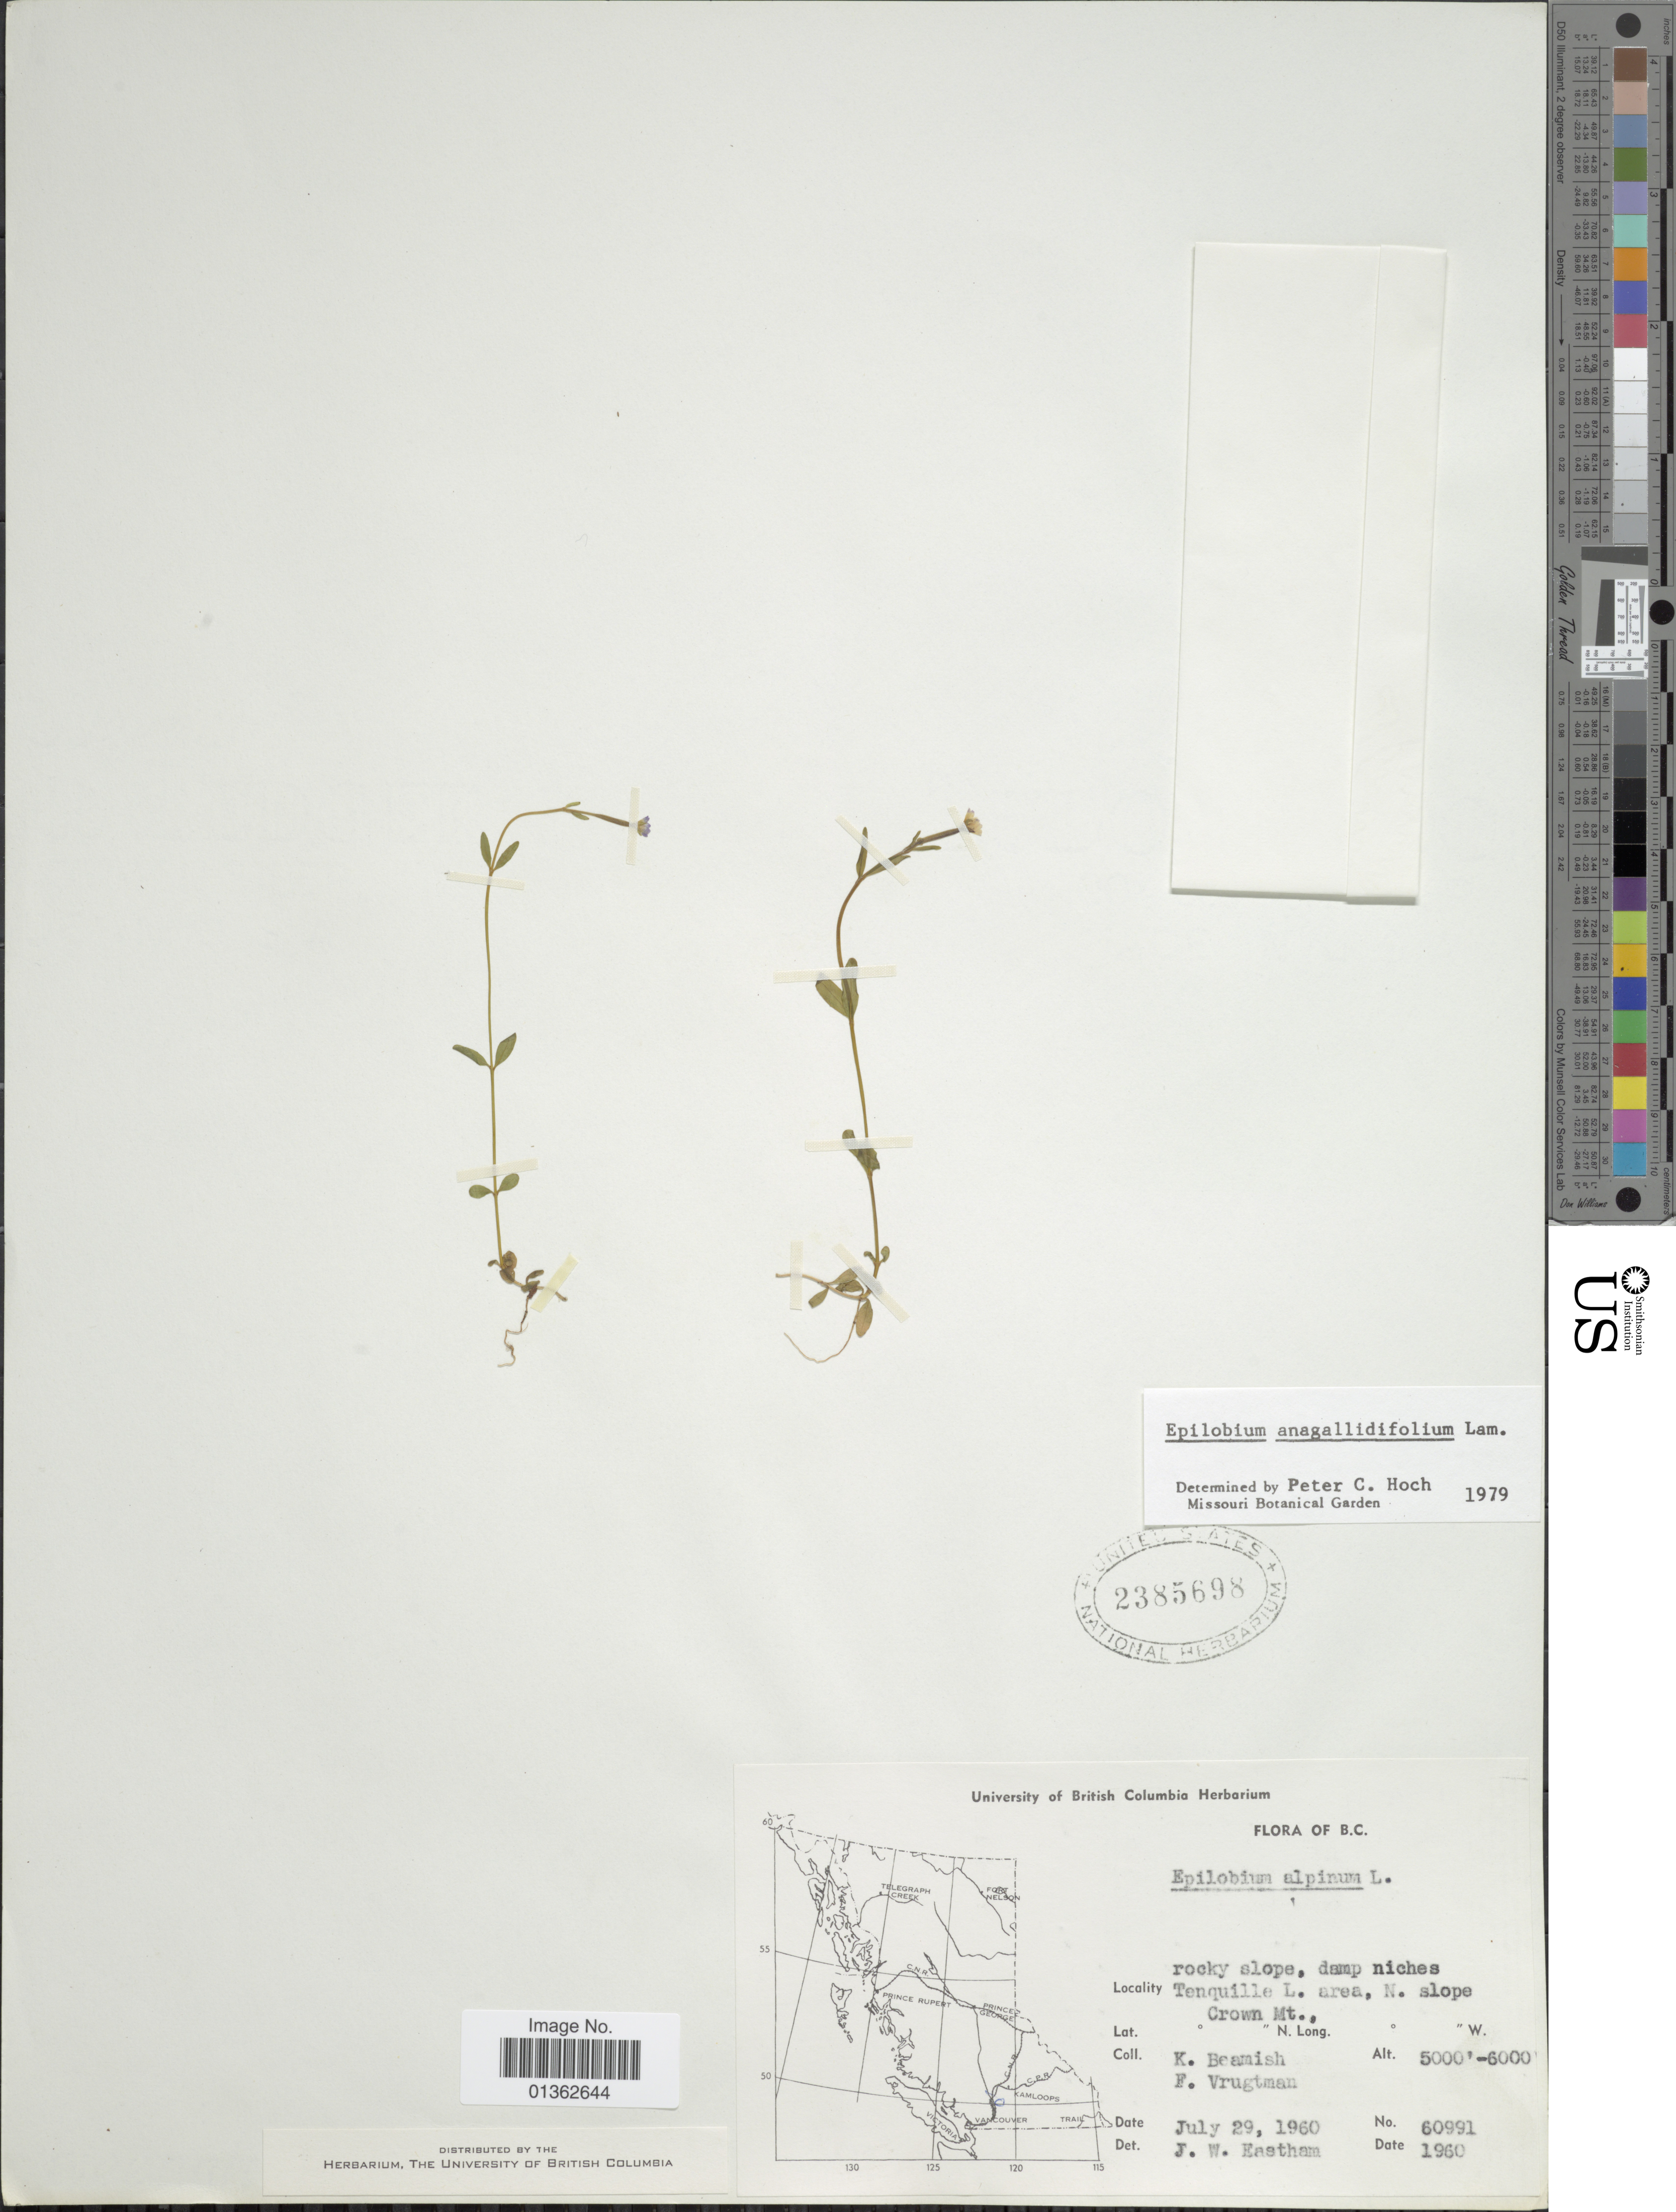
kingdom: Plantae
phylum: Tracheophyta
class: Magnoliopsida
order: Myrtales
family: Onagraceae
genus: Epilobium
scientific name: Epilobium anagallidifolium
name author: Lam.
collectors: K. Beamish & F. Vrugtman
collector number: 60991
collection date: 1960-07-29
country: Canada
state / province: British Columbia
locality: Tenquille L. area, N. slope Crown Mt.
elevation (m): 1524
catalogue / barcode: US 2385698